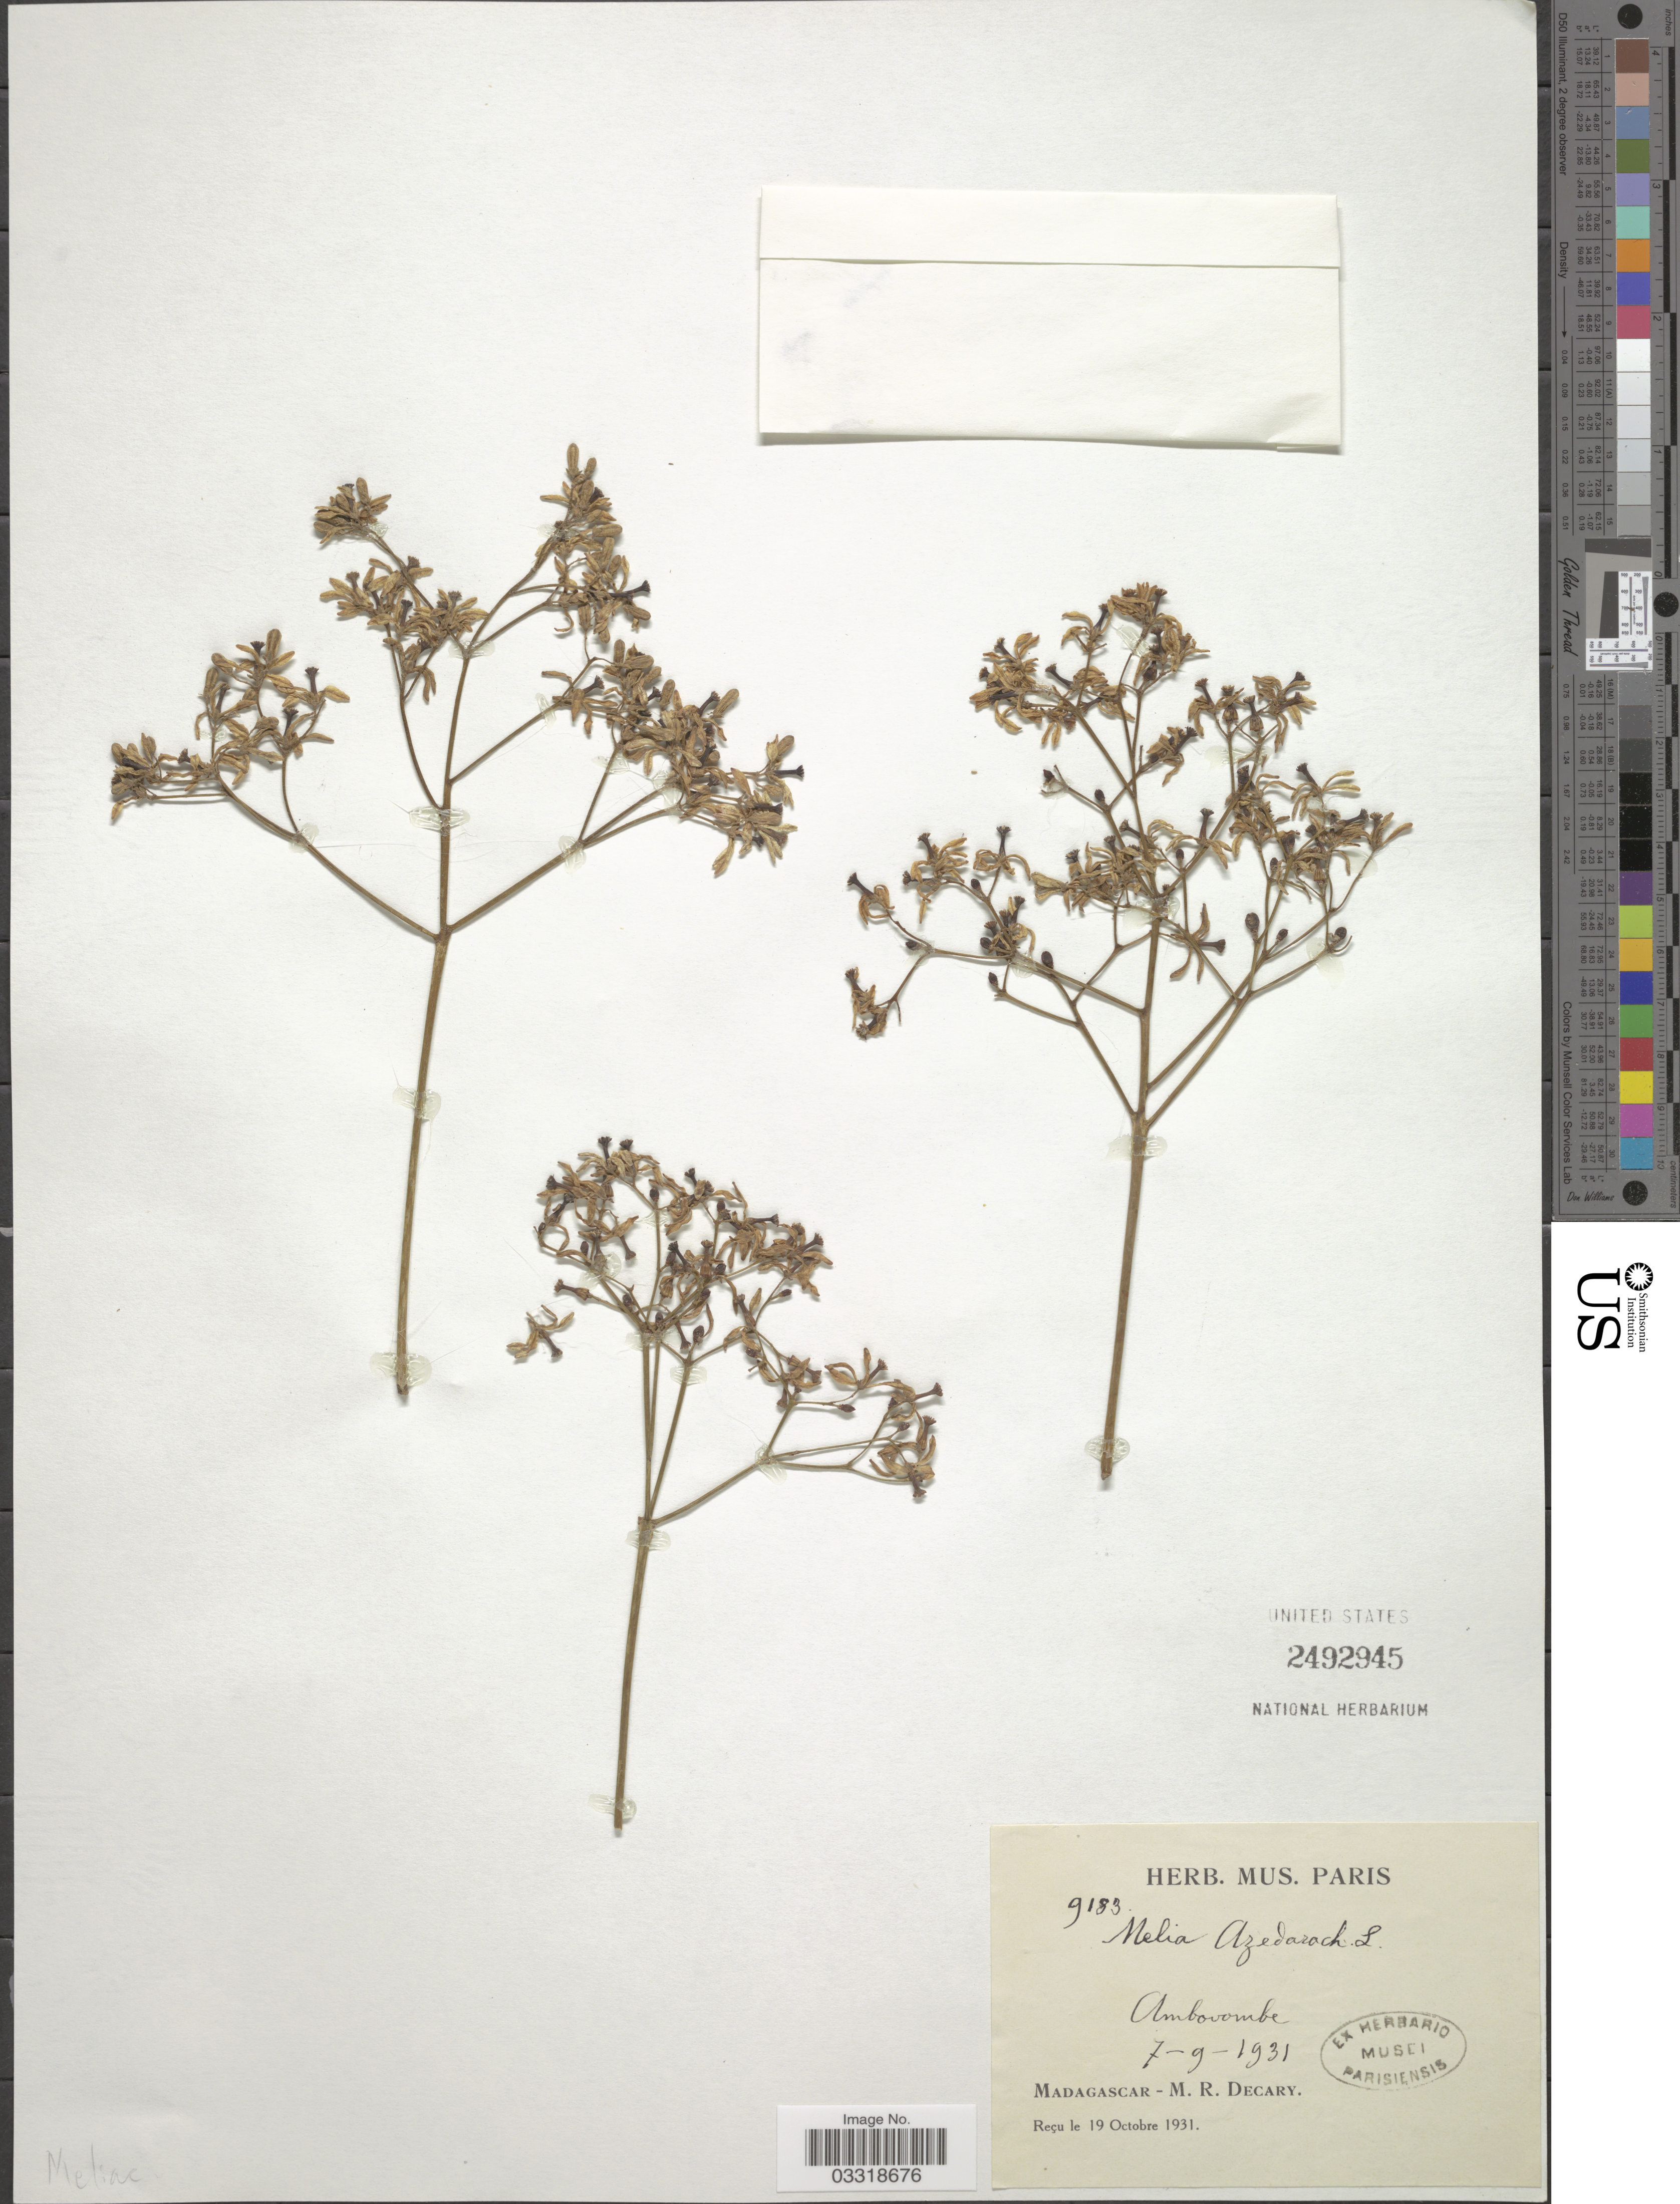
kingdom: Plantae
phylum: Tracheophyta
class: Magnoliopsida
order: Sapindales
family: Meliaceae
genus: Melia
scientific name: Melia azedarach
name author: L.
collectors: R. Decary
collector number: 9183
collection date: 1931-09-07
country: Madagascar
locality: Ambovombe.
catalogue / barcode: US 2492945